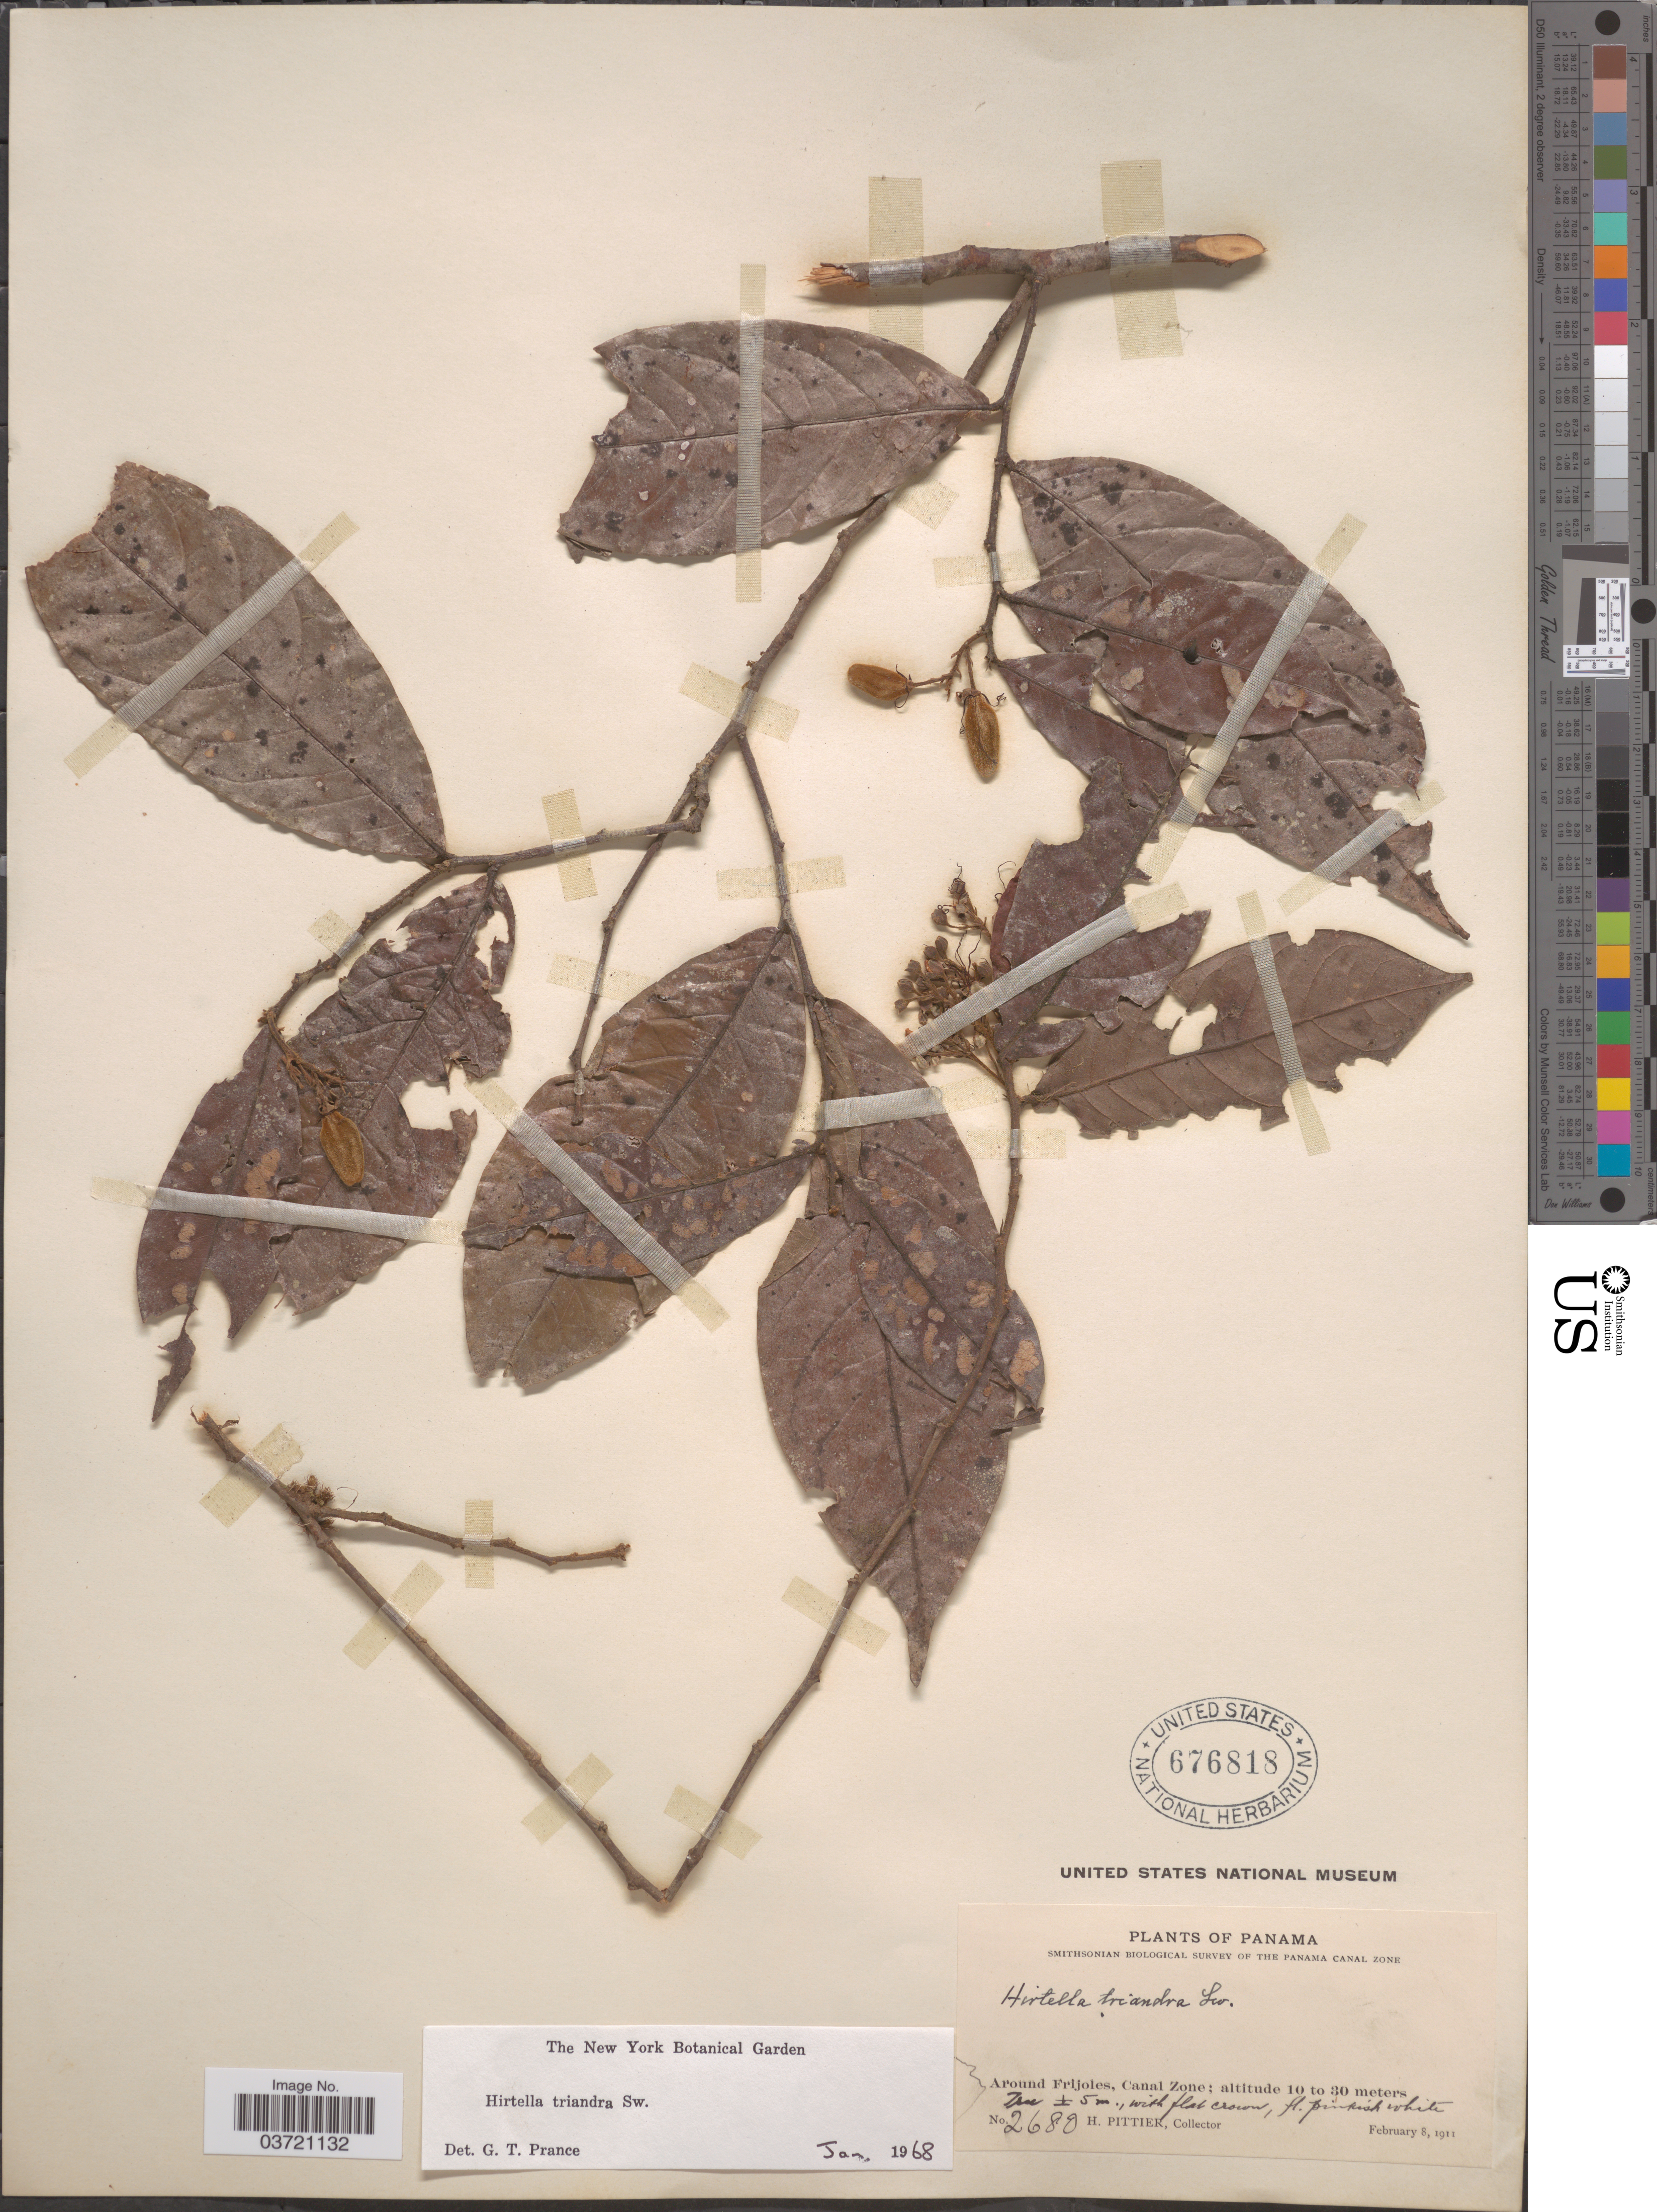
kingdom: Plantae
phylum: Tracheophyta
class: Magnoliopsida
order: Malpighiales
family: Chrysobalanaceae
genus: Hirtella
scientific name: Hirtella triandra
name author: Sw.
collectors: H. F. Pittier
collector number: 2680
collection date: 1911-02-08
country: Panama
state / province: Colón / Panamá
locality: Around Frijoles, Canal Zone.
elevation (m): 10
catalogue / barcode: US 676818